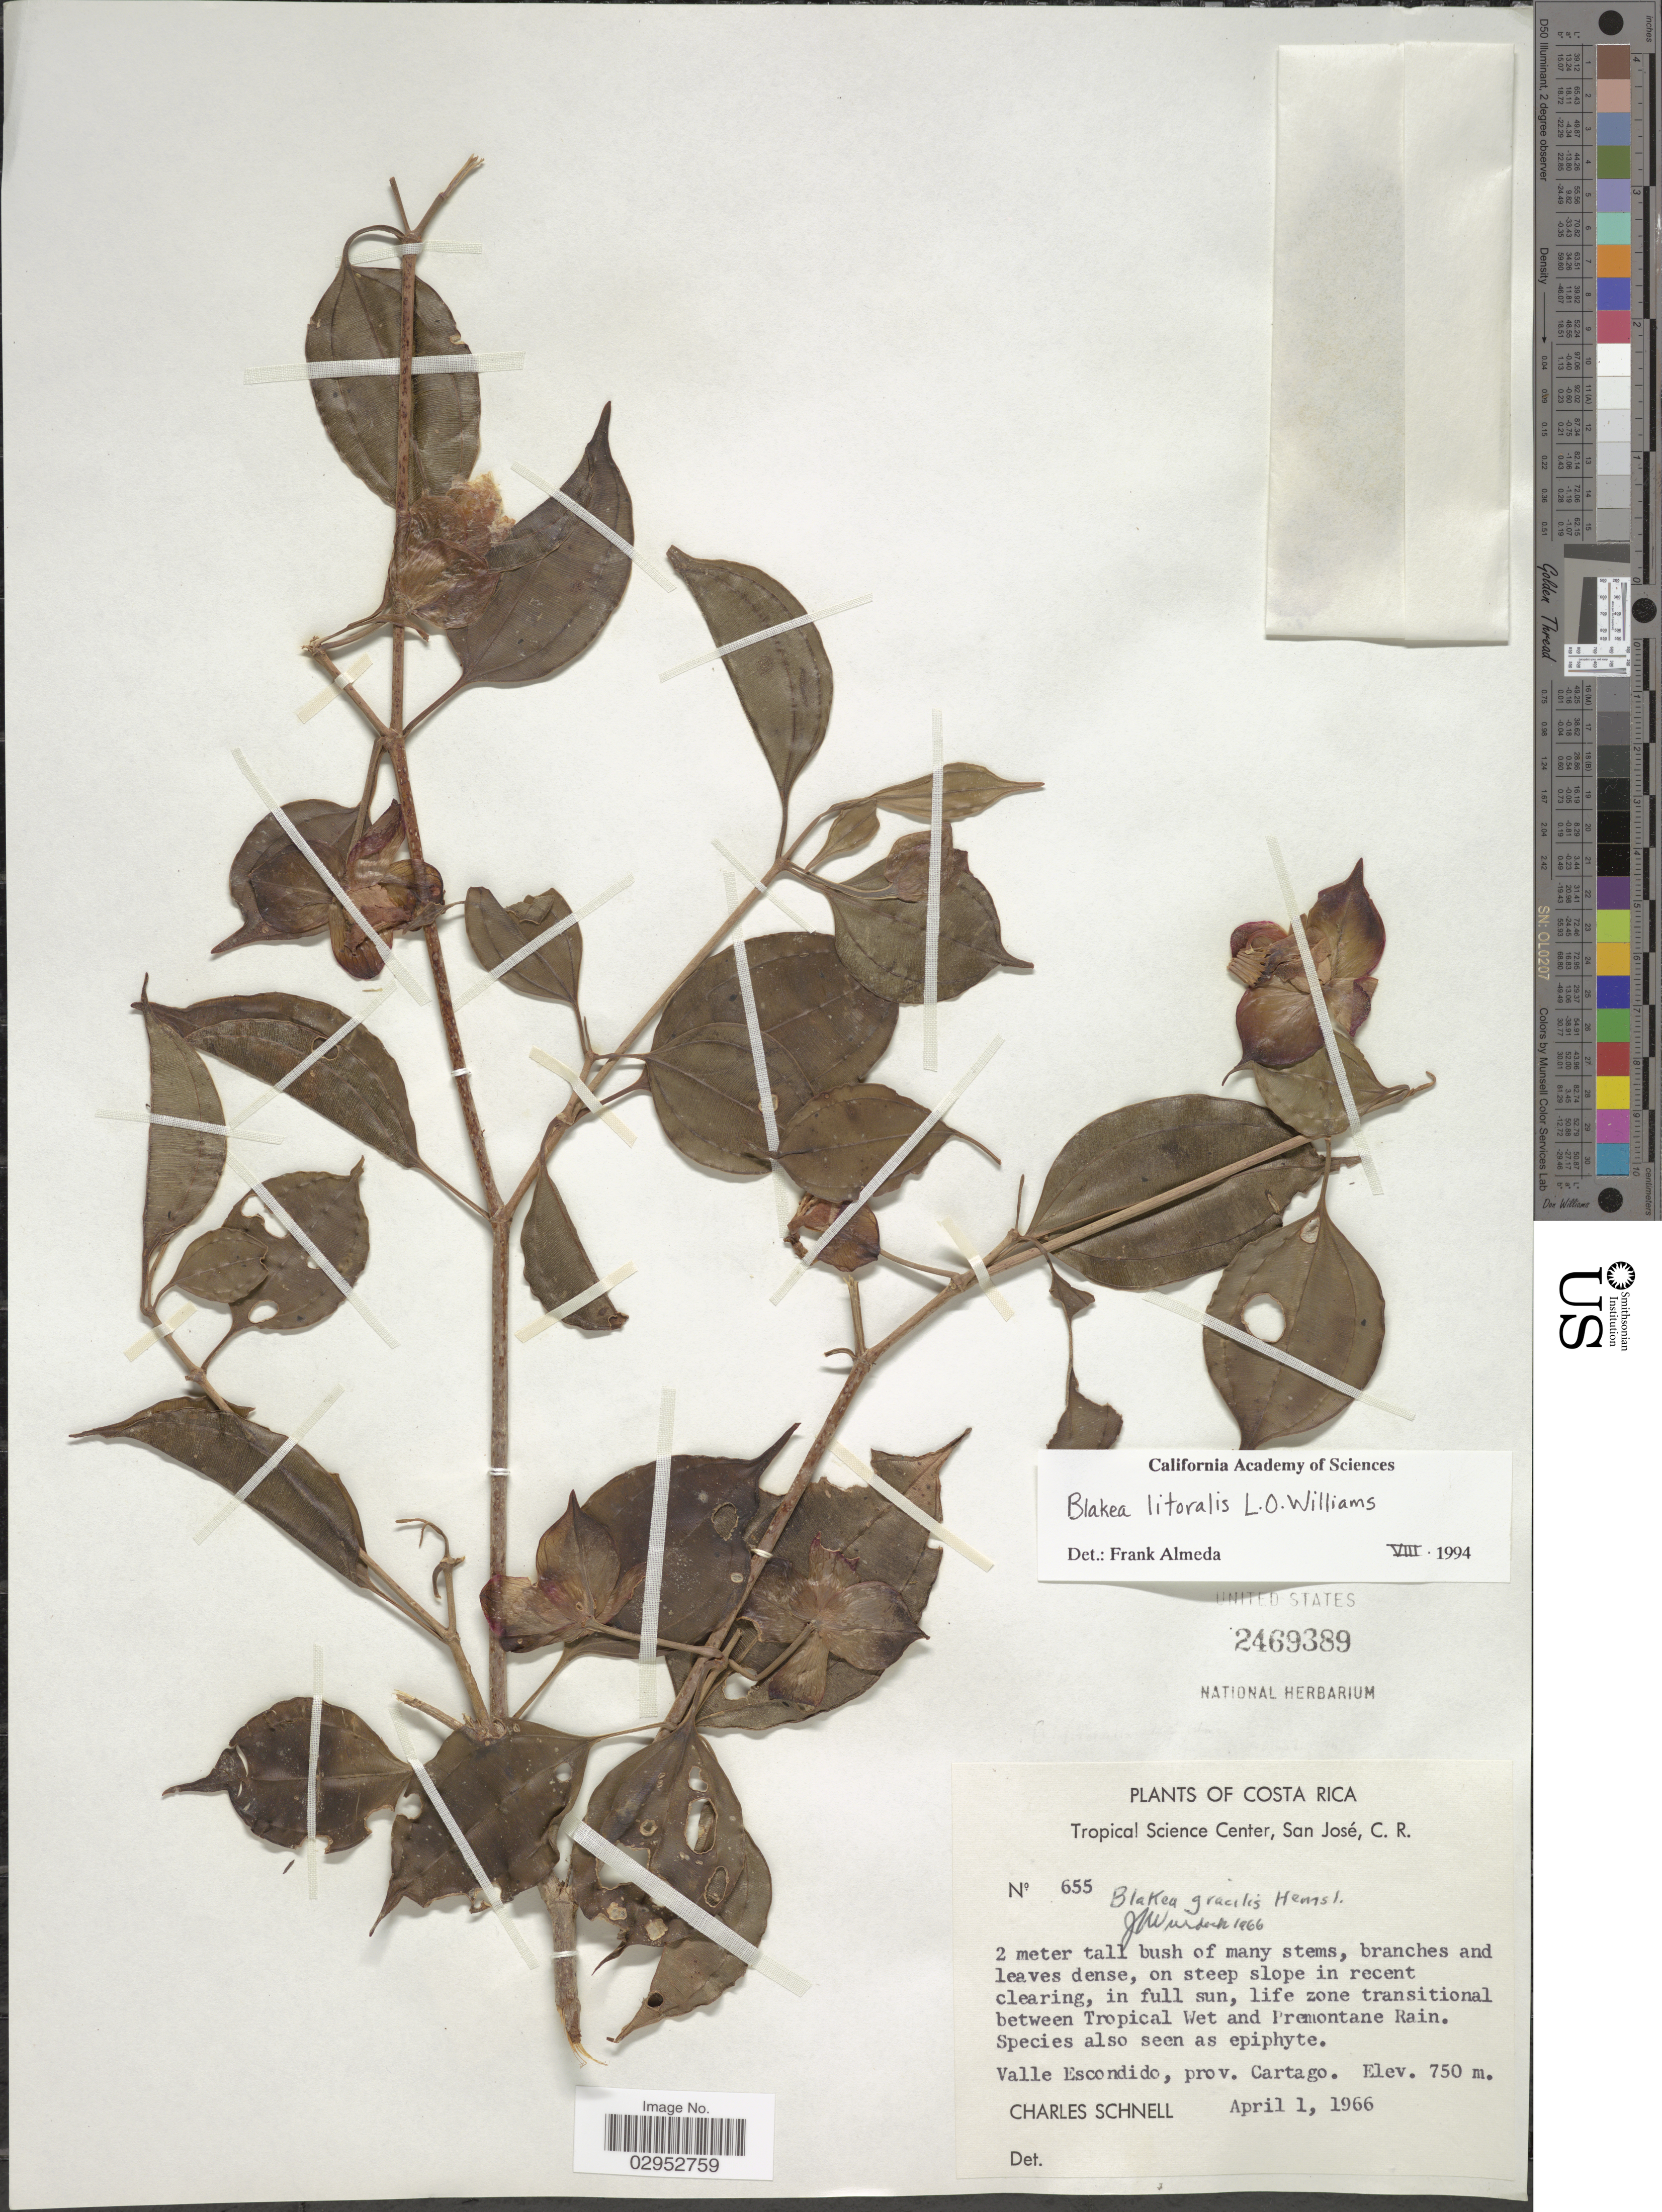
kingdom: Plantae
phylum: Tracheophyta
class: Magnoliopsida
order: Myrtales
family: Melastomataceae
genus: Blakea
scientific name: Blakea guatemalensis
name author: Donn. Sm.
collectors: C. Schnell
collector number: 655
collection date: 1966-04-01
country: Costa Rica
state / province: Cartago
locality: Valle Escondido, prov. Cartago.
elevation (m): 750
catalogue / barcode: US 2469389